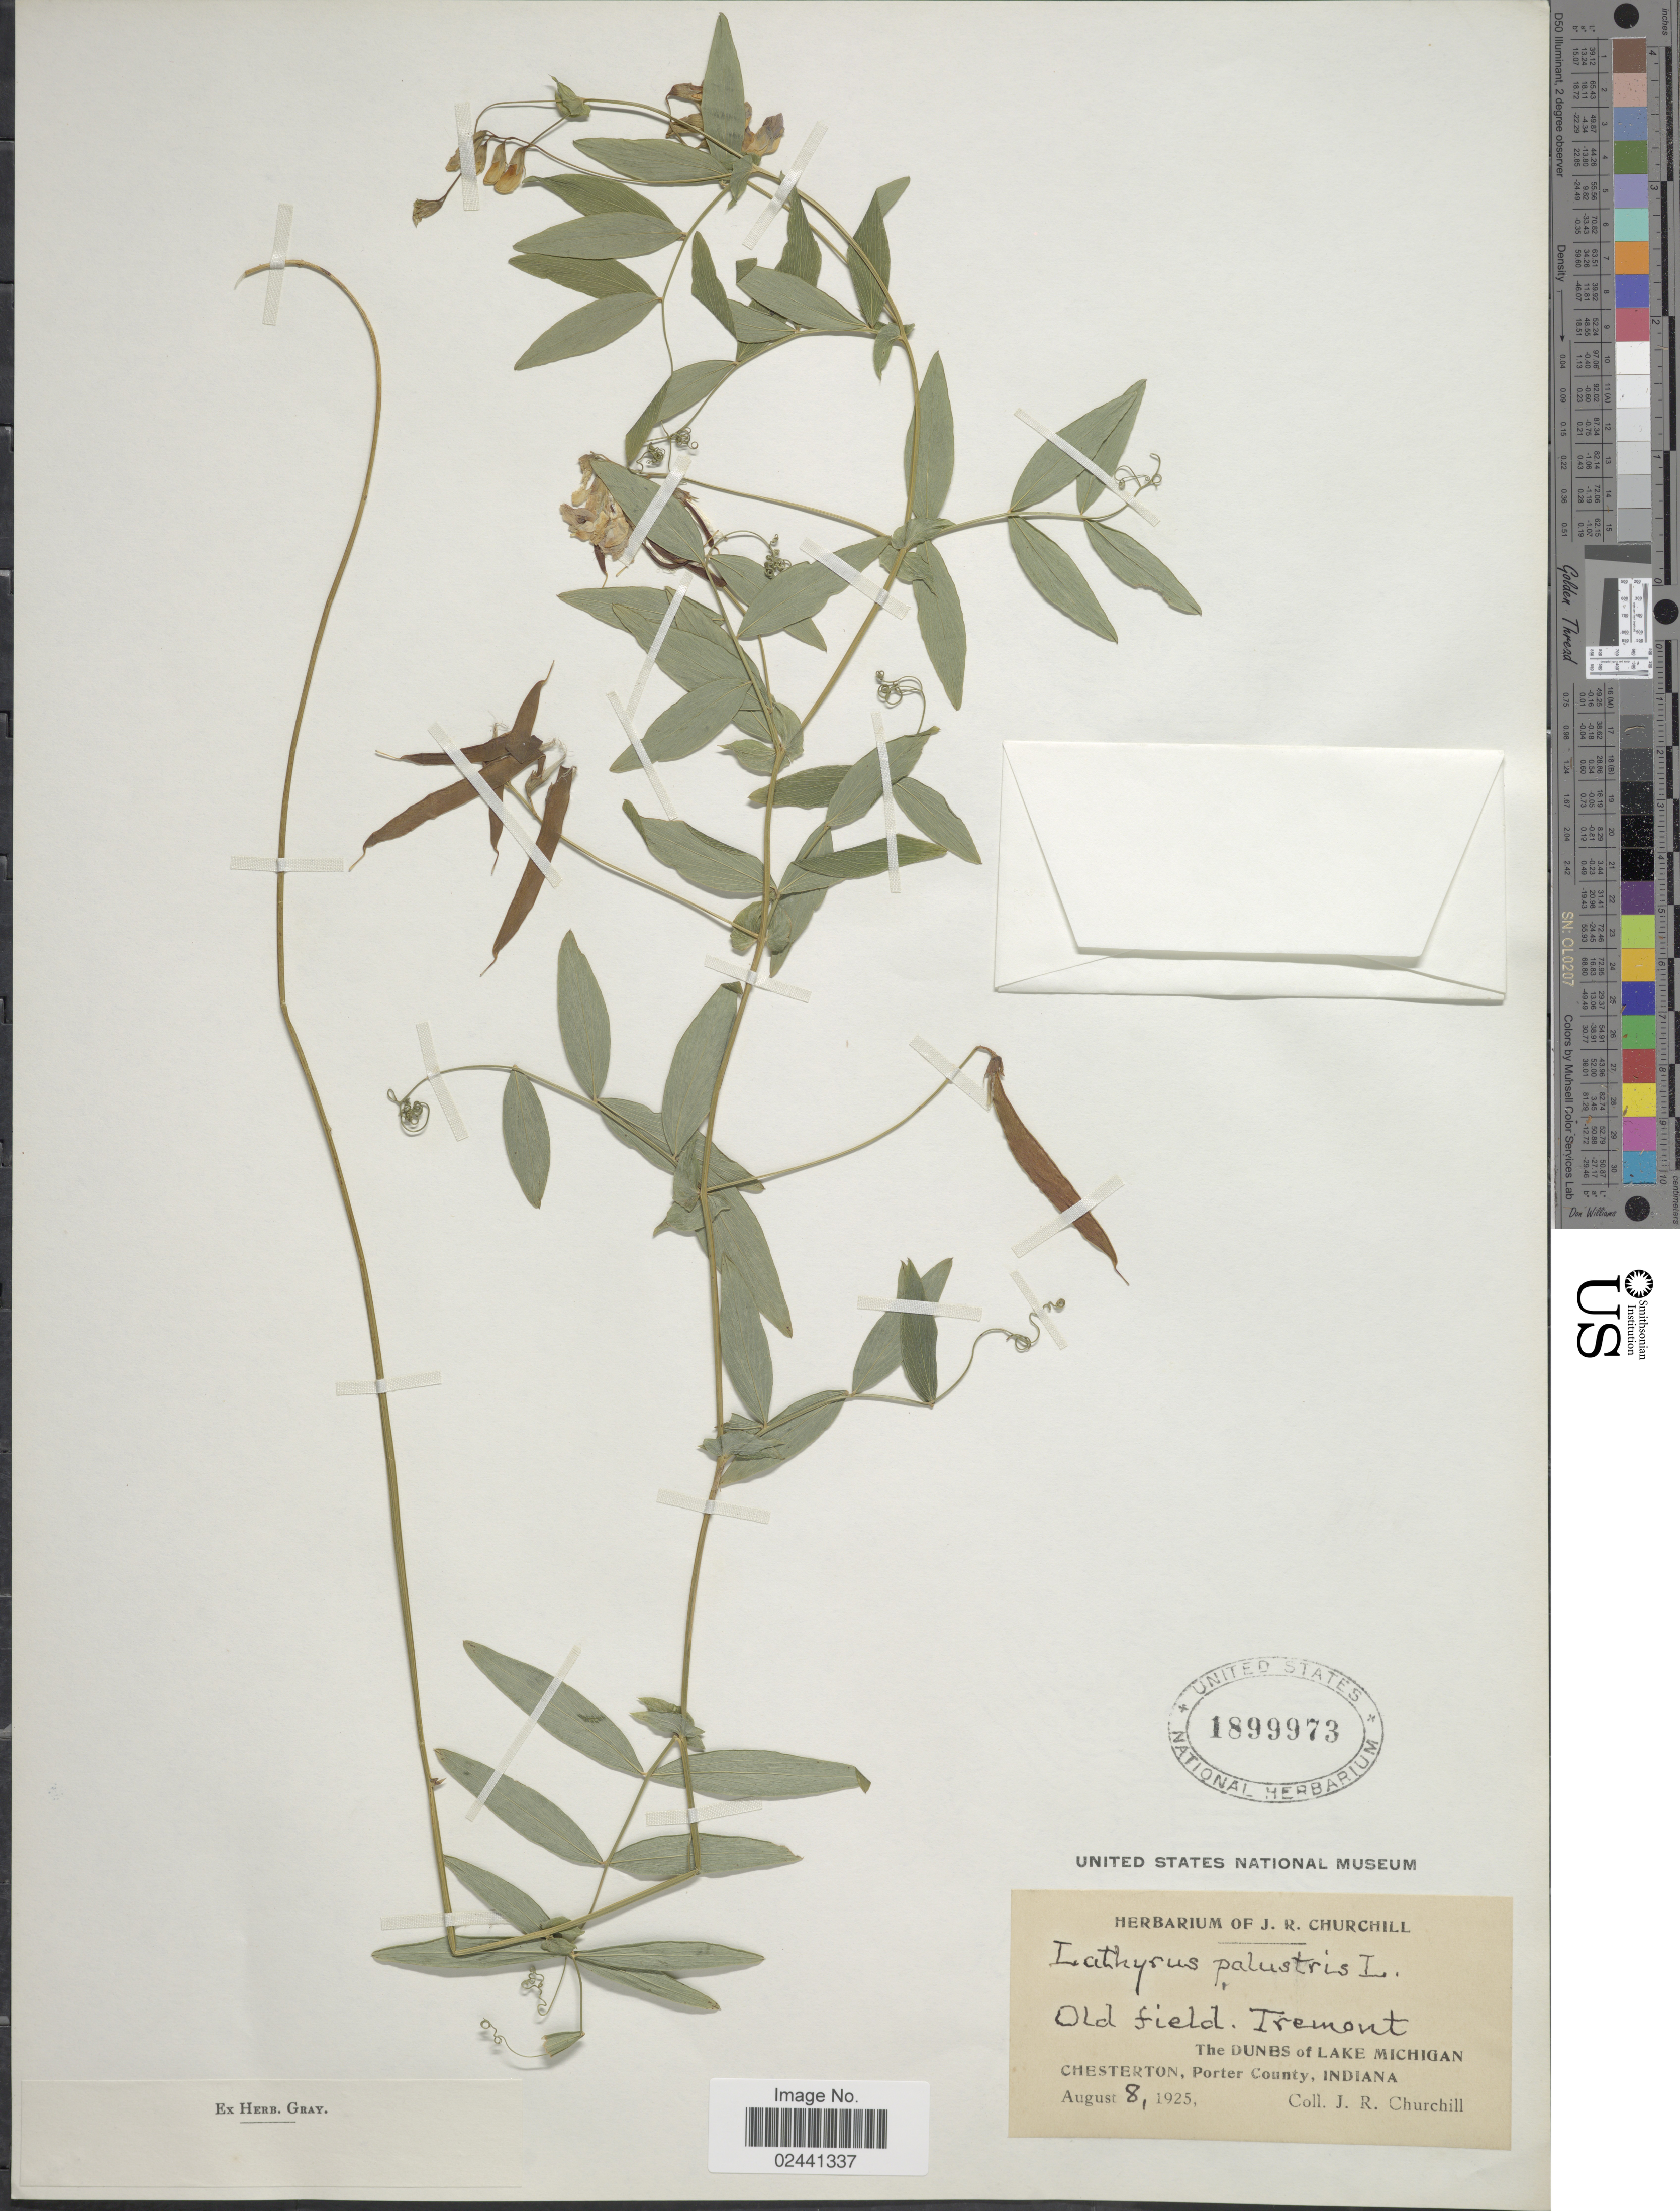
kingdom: Plantae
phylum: Tracheophyta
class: Magnoliopsida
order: Fabales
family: Fabaceae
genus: Lathyrus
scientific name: Lathyrus palustris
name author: L.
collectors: J. Churchill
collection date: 1925-08-08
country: United States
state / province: Indiana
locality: Old Field, Tremont, The Dunes of Lake Michigan Chesterton, Porter County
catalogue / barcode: US 1899973